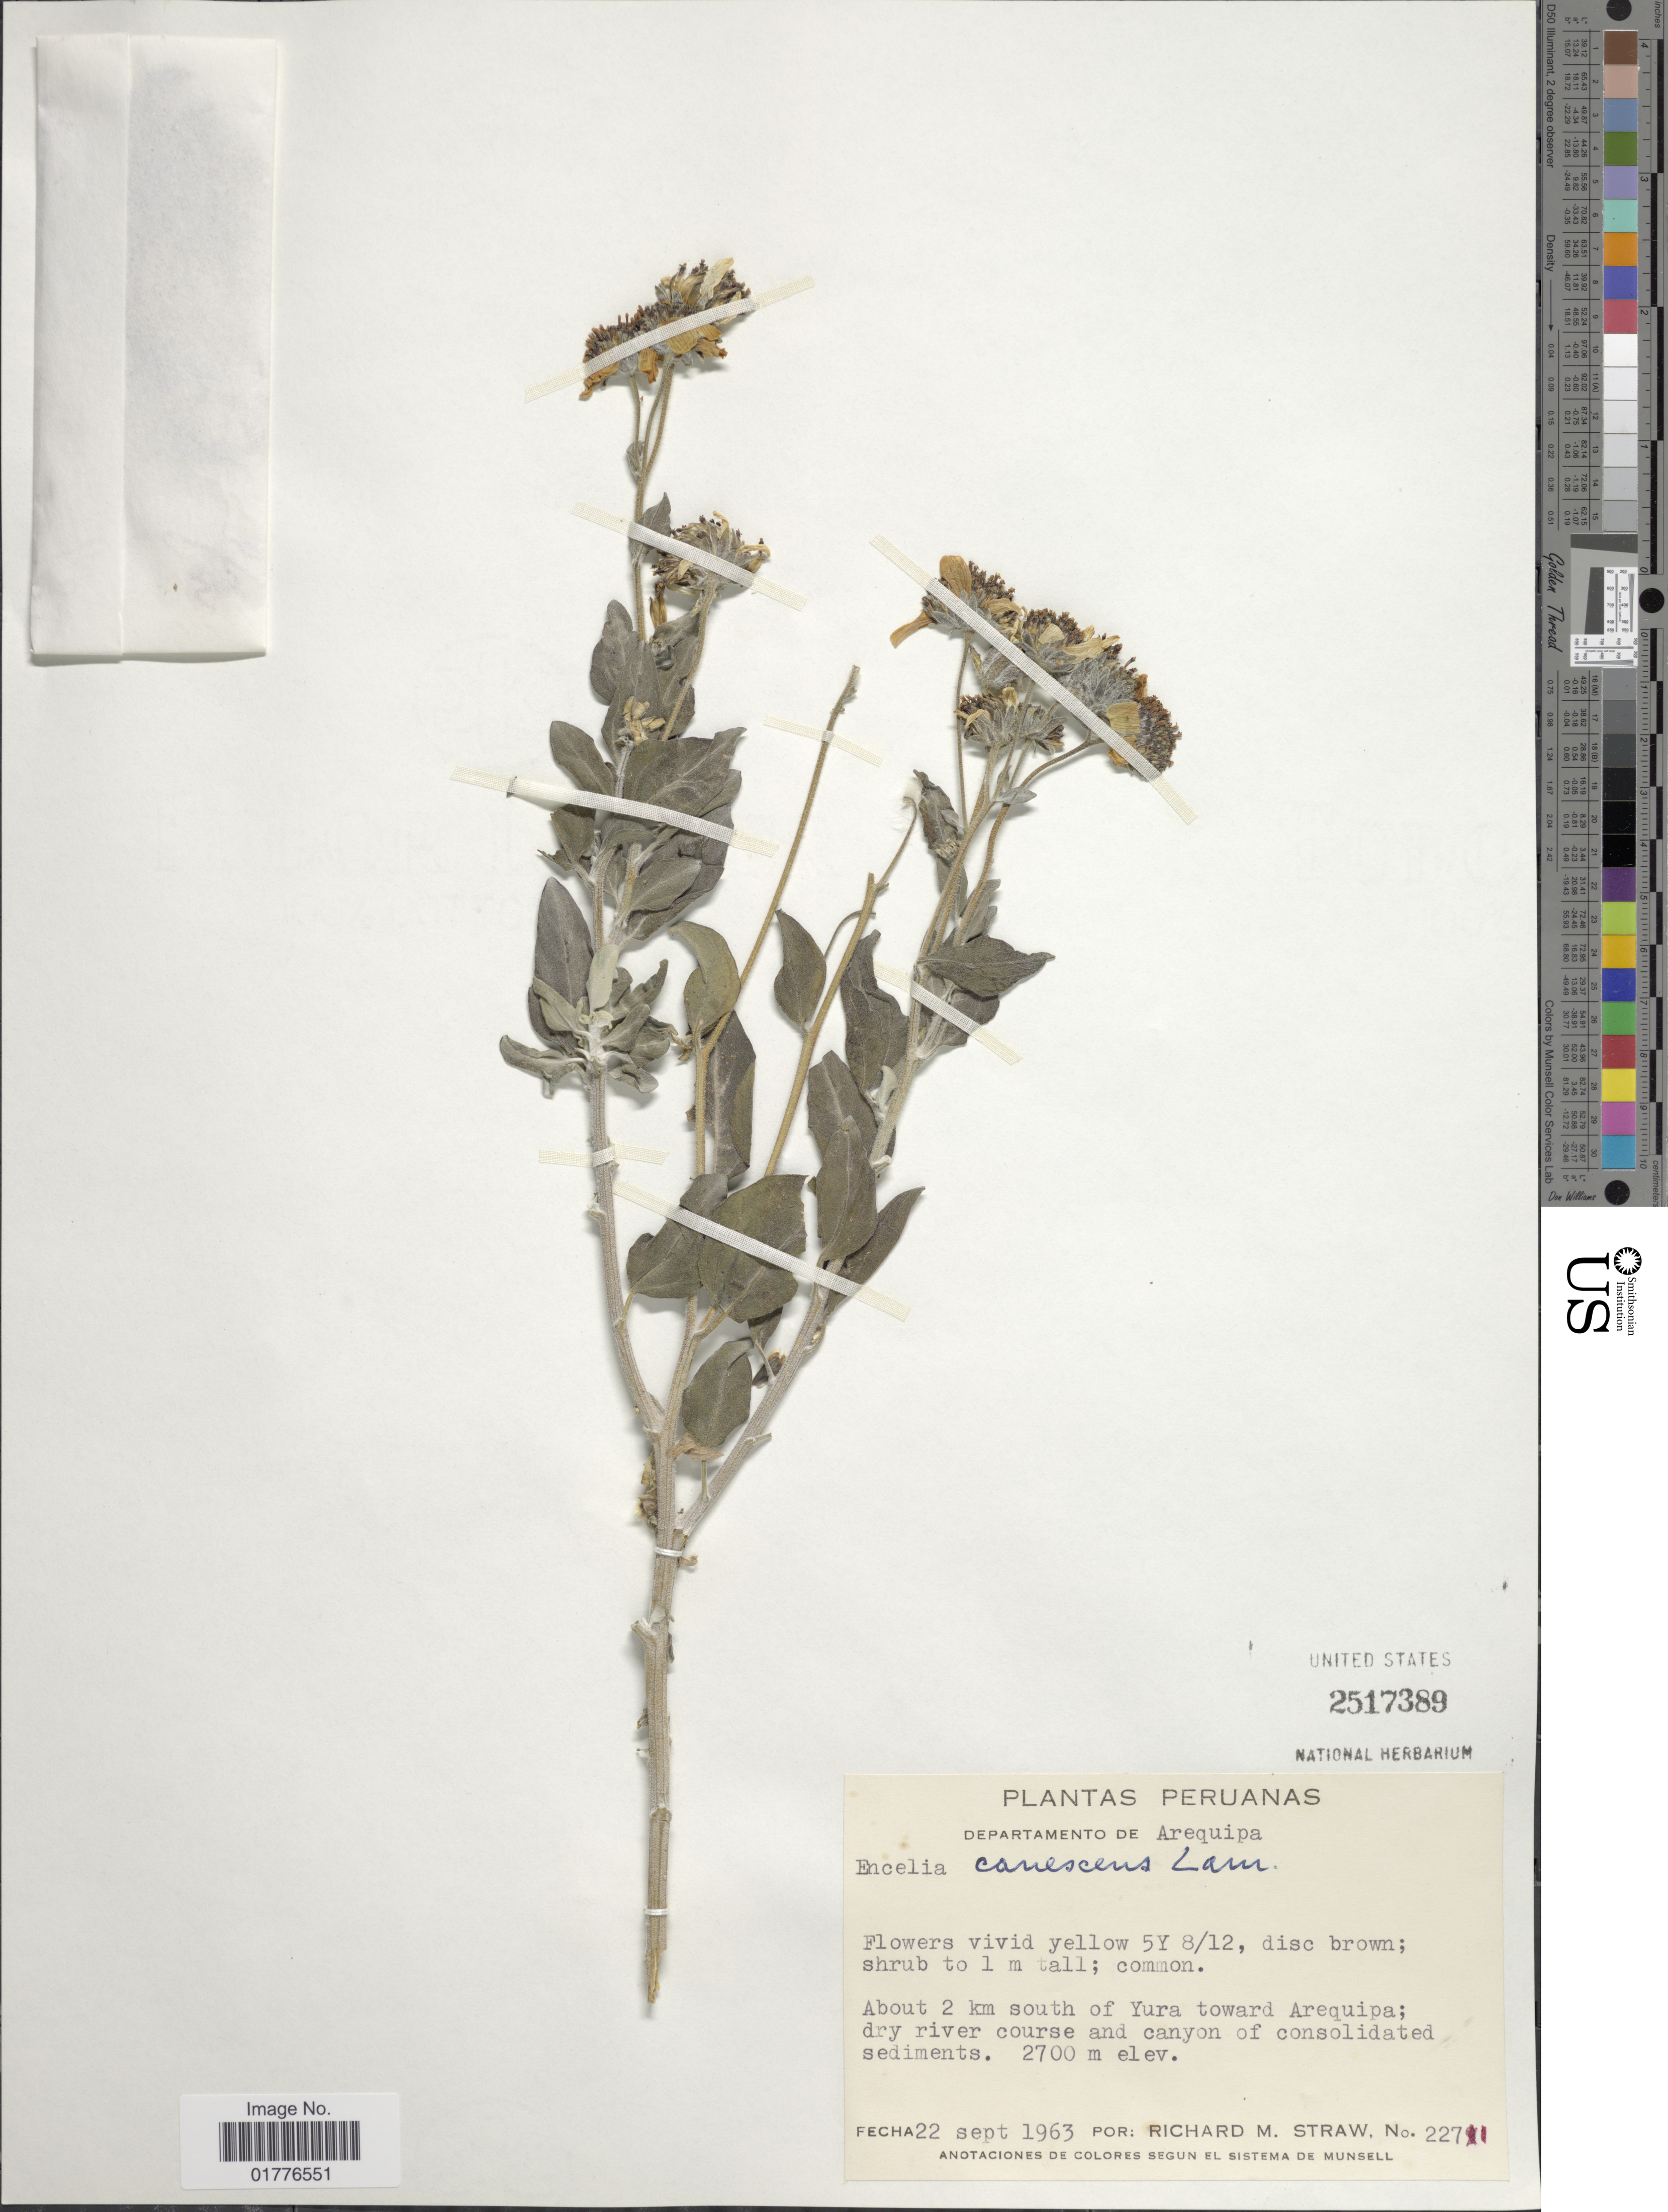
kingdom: Plantae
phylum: Tracheophyta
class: Magnoliopsida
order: Asterales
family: Asteraceae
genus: Encelia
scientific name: Encelia canescens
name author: Lam.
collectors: R. M. Straw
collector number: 22711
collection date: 1963-09-22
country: Peru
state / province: Arequipa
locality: About 2 km south of Yura toward Arequipa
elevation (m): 2700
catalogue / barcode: US 2517389